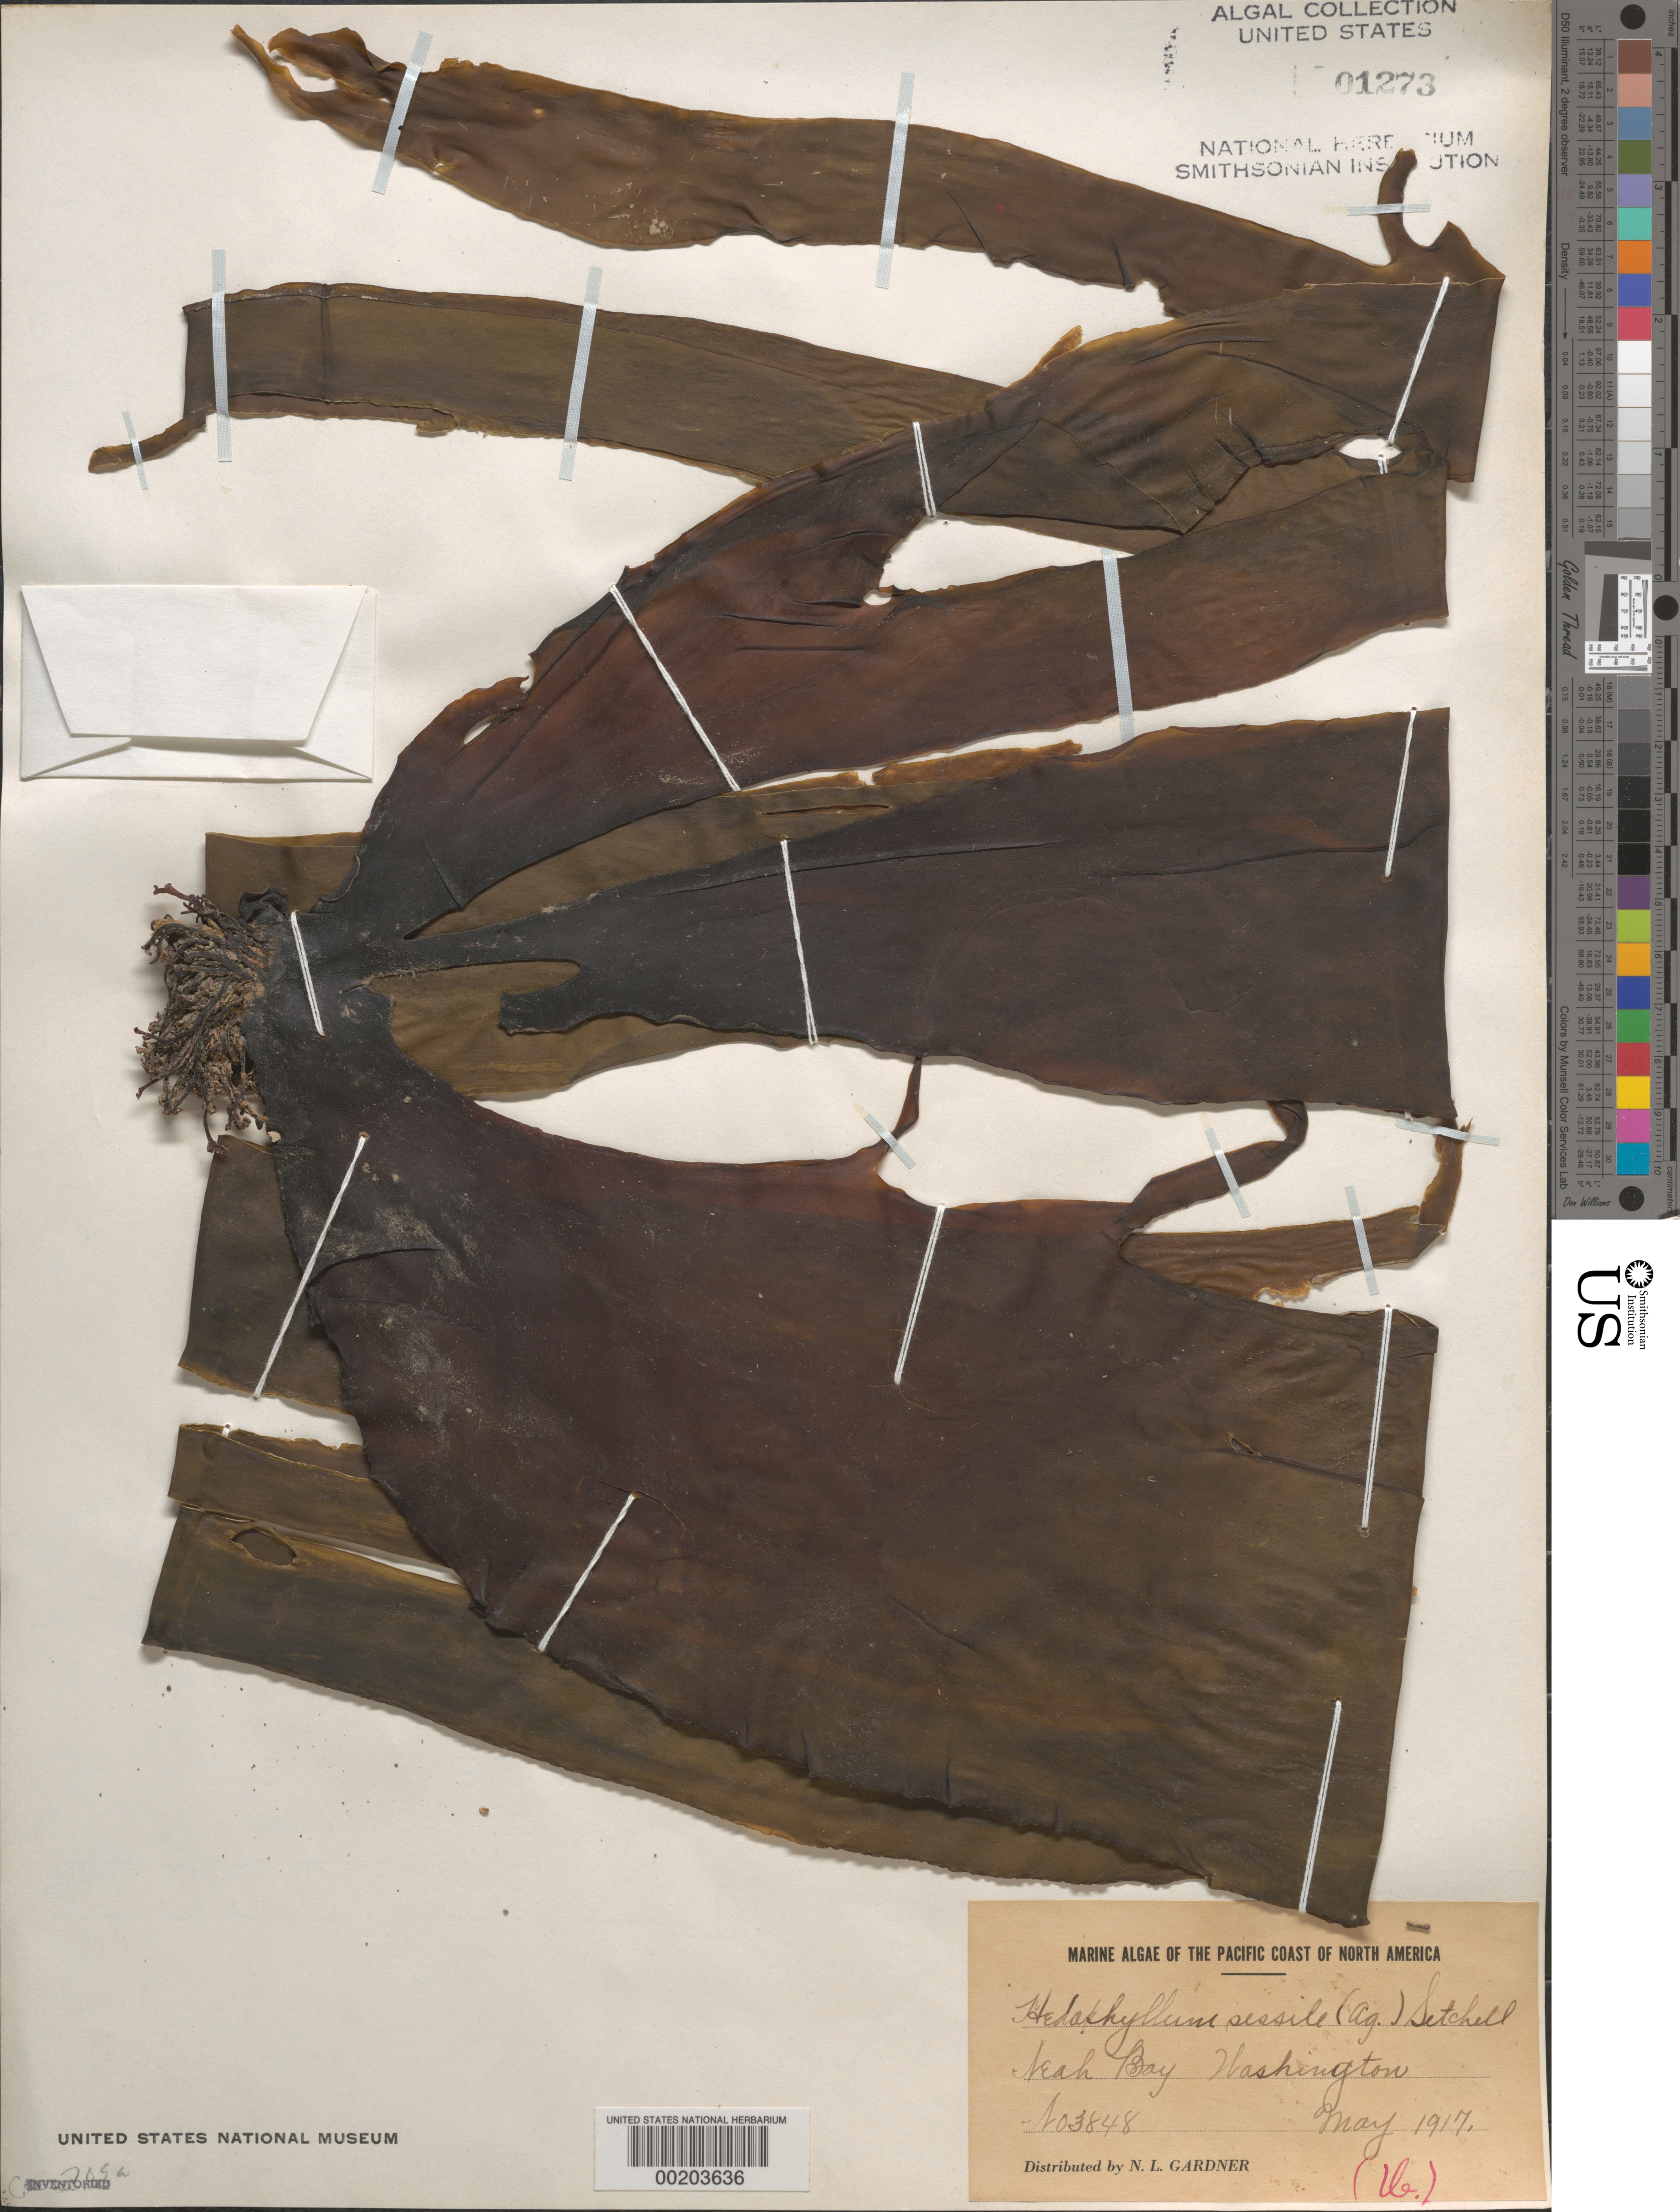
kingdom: Chromista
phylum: Ochrophyta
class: Phaeophyceae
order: Laminariales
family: Laminariaceae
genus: Hedophyllum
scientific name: Hedophyllum sessile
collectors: N. Gardner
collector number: NLG 3848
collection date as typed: May 1917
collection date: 1917-05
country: United States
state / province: Washington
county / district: Clallam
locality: Neah Bay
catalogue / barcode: US 1273